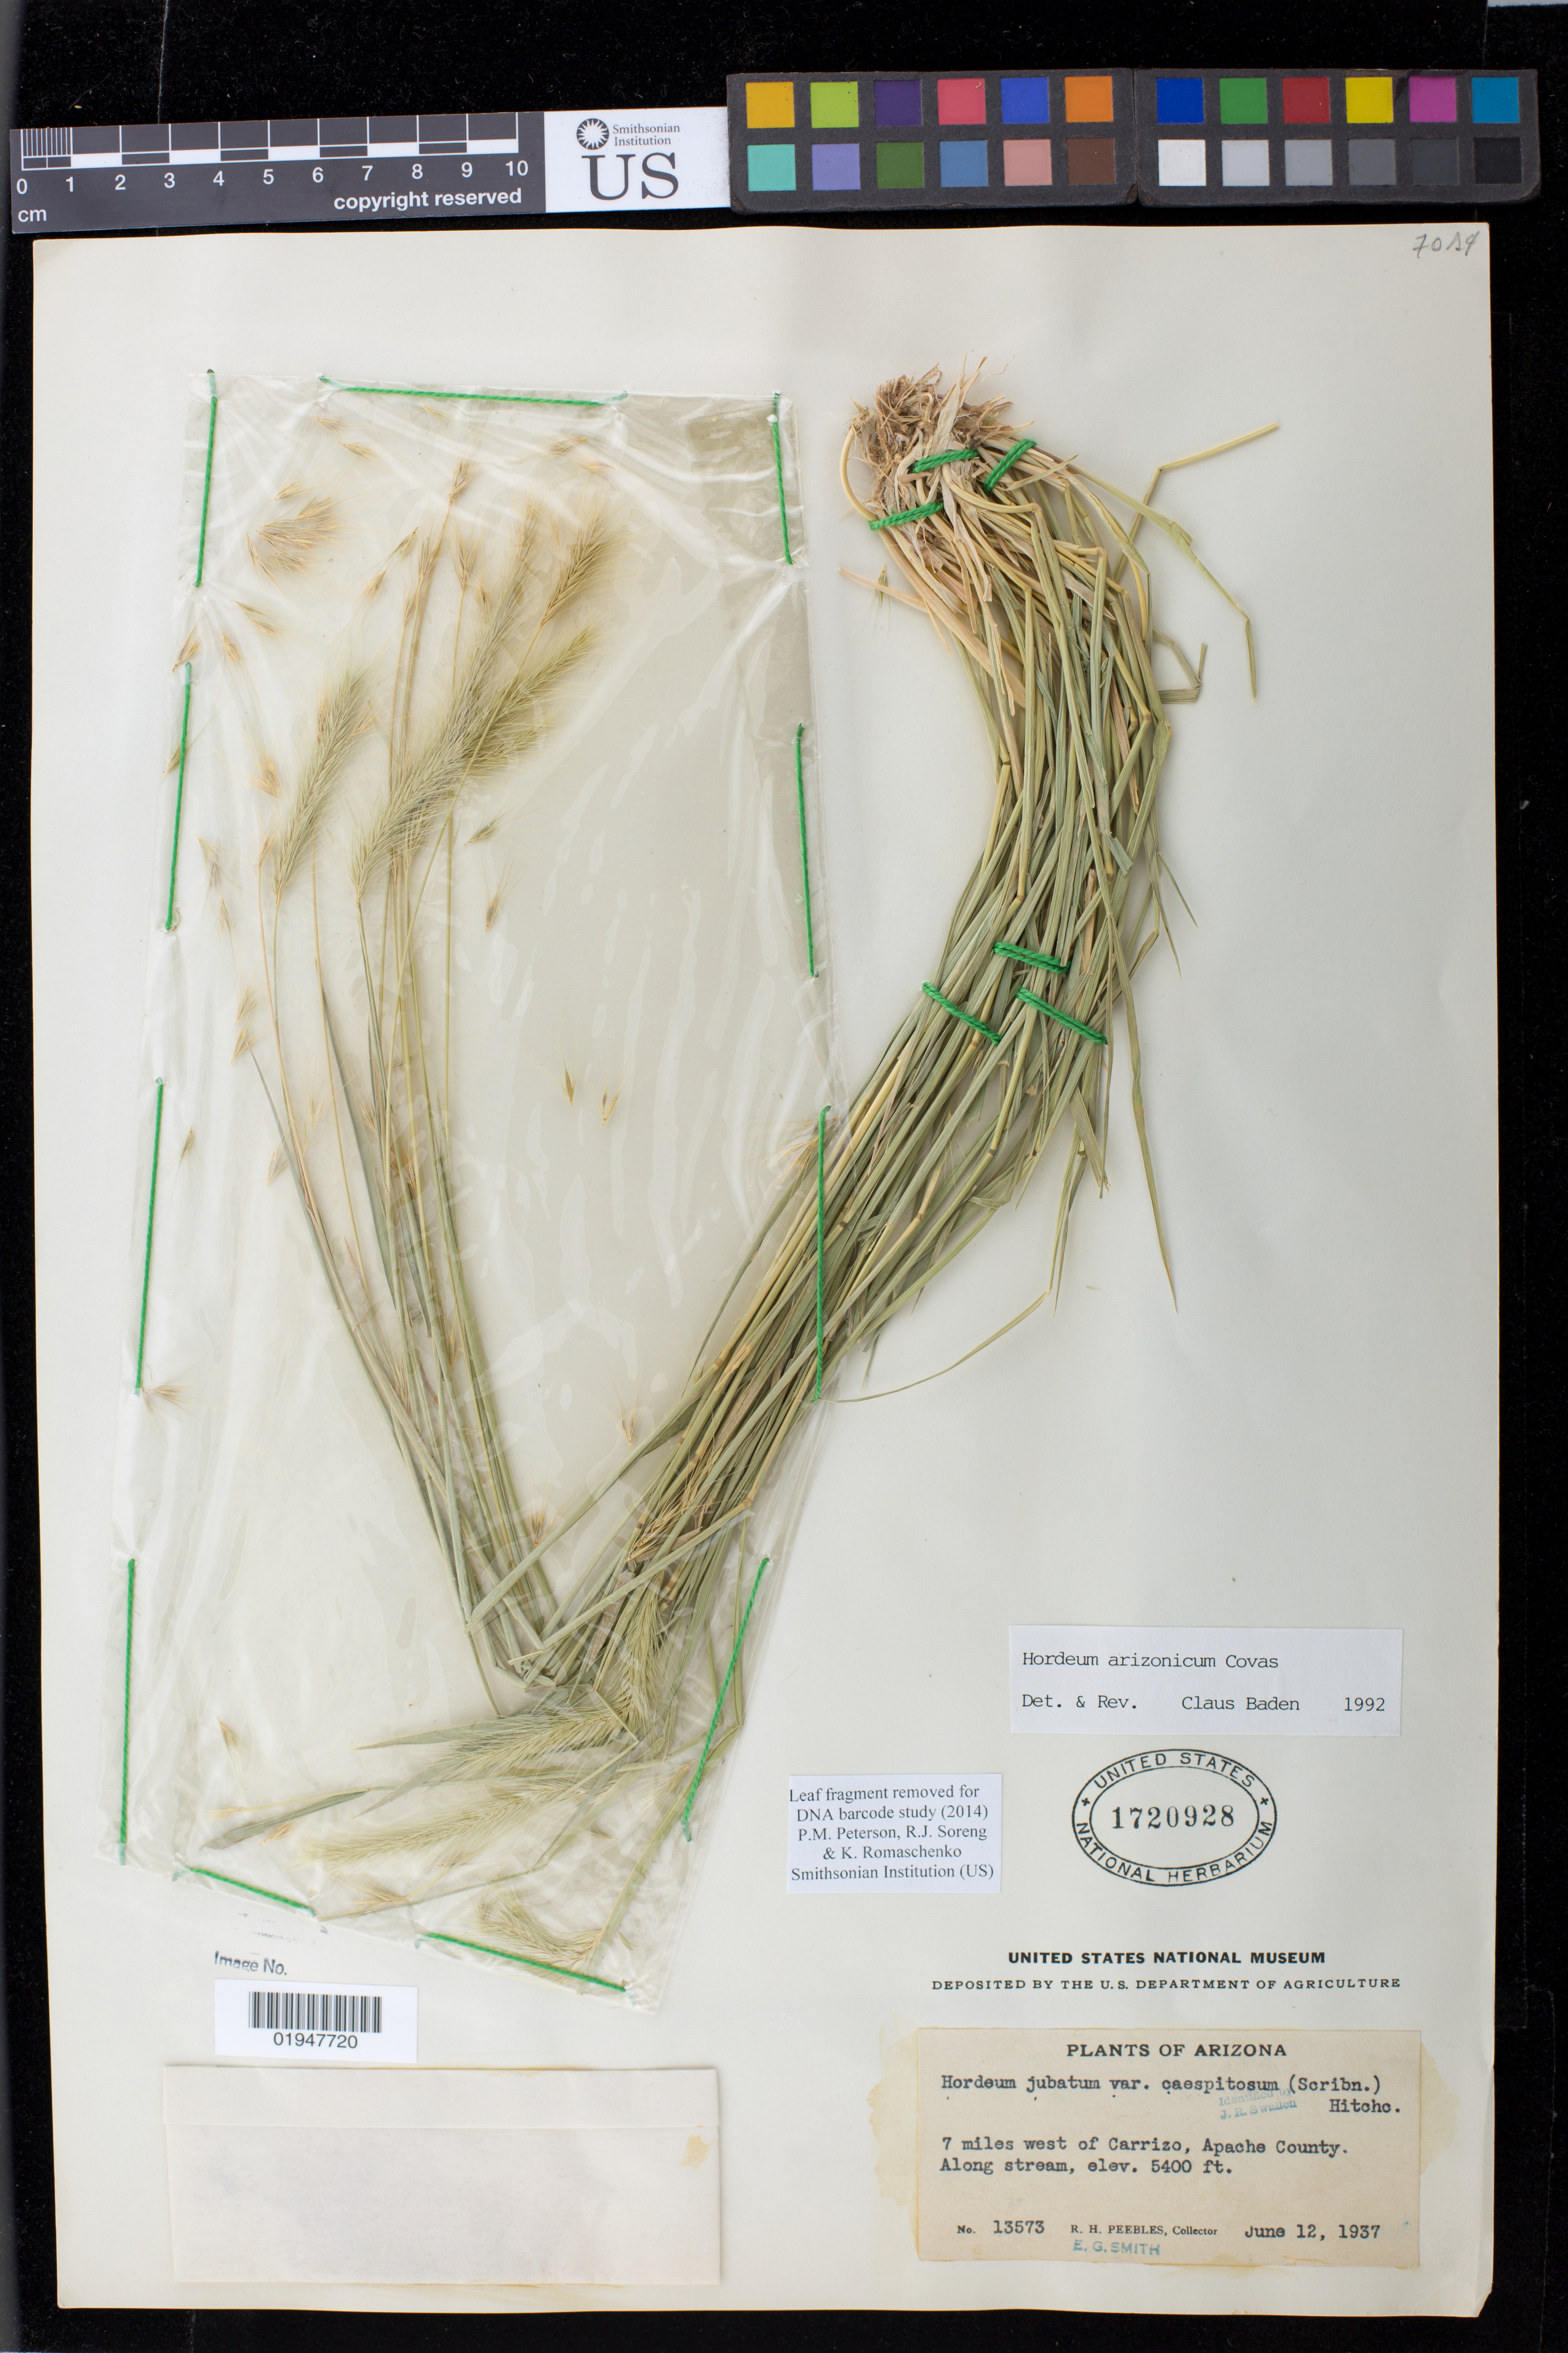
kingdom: Plantae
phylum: Tracheophyta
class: Liliopsida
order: Poales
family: Poaceae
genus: Hordeum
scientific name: Hordeum arizonicum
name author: Covas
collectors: R. H. Peebles & E. G. Smith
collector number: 13573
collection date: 1937-06-12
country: United States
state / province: Arizona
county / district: Apache County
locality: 7 miles west of Carrizo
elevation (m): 1646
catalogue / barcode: US 1720928